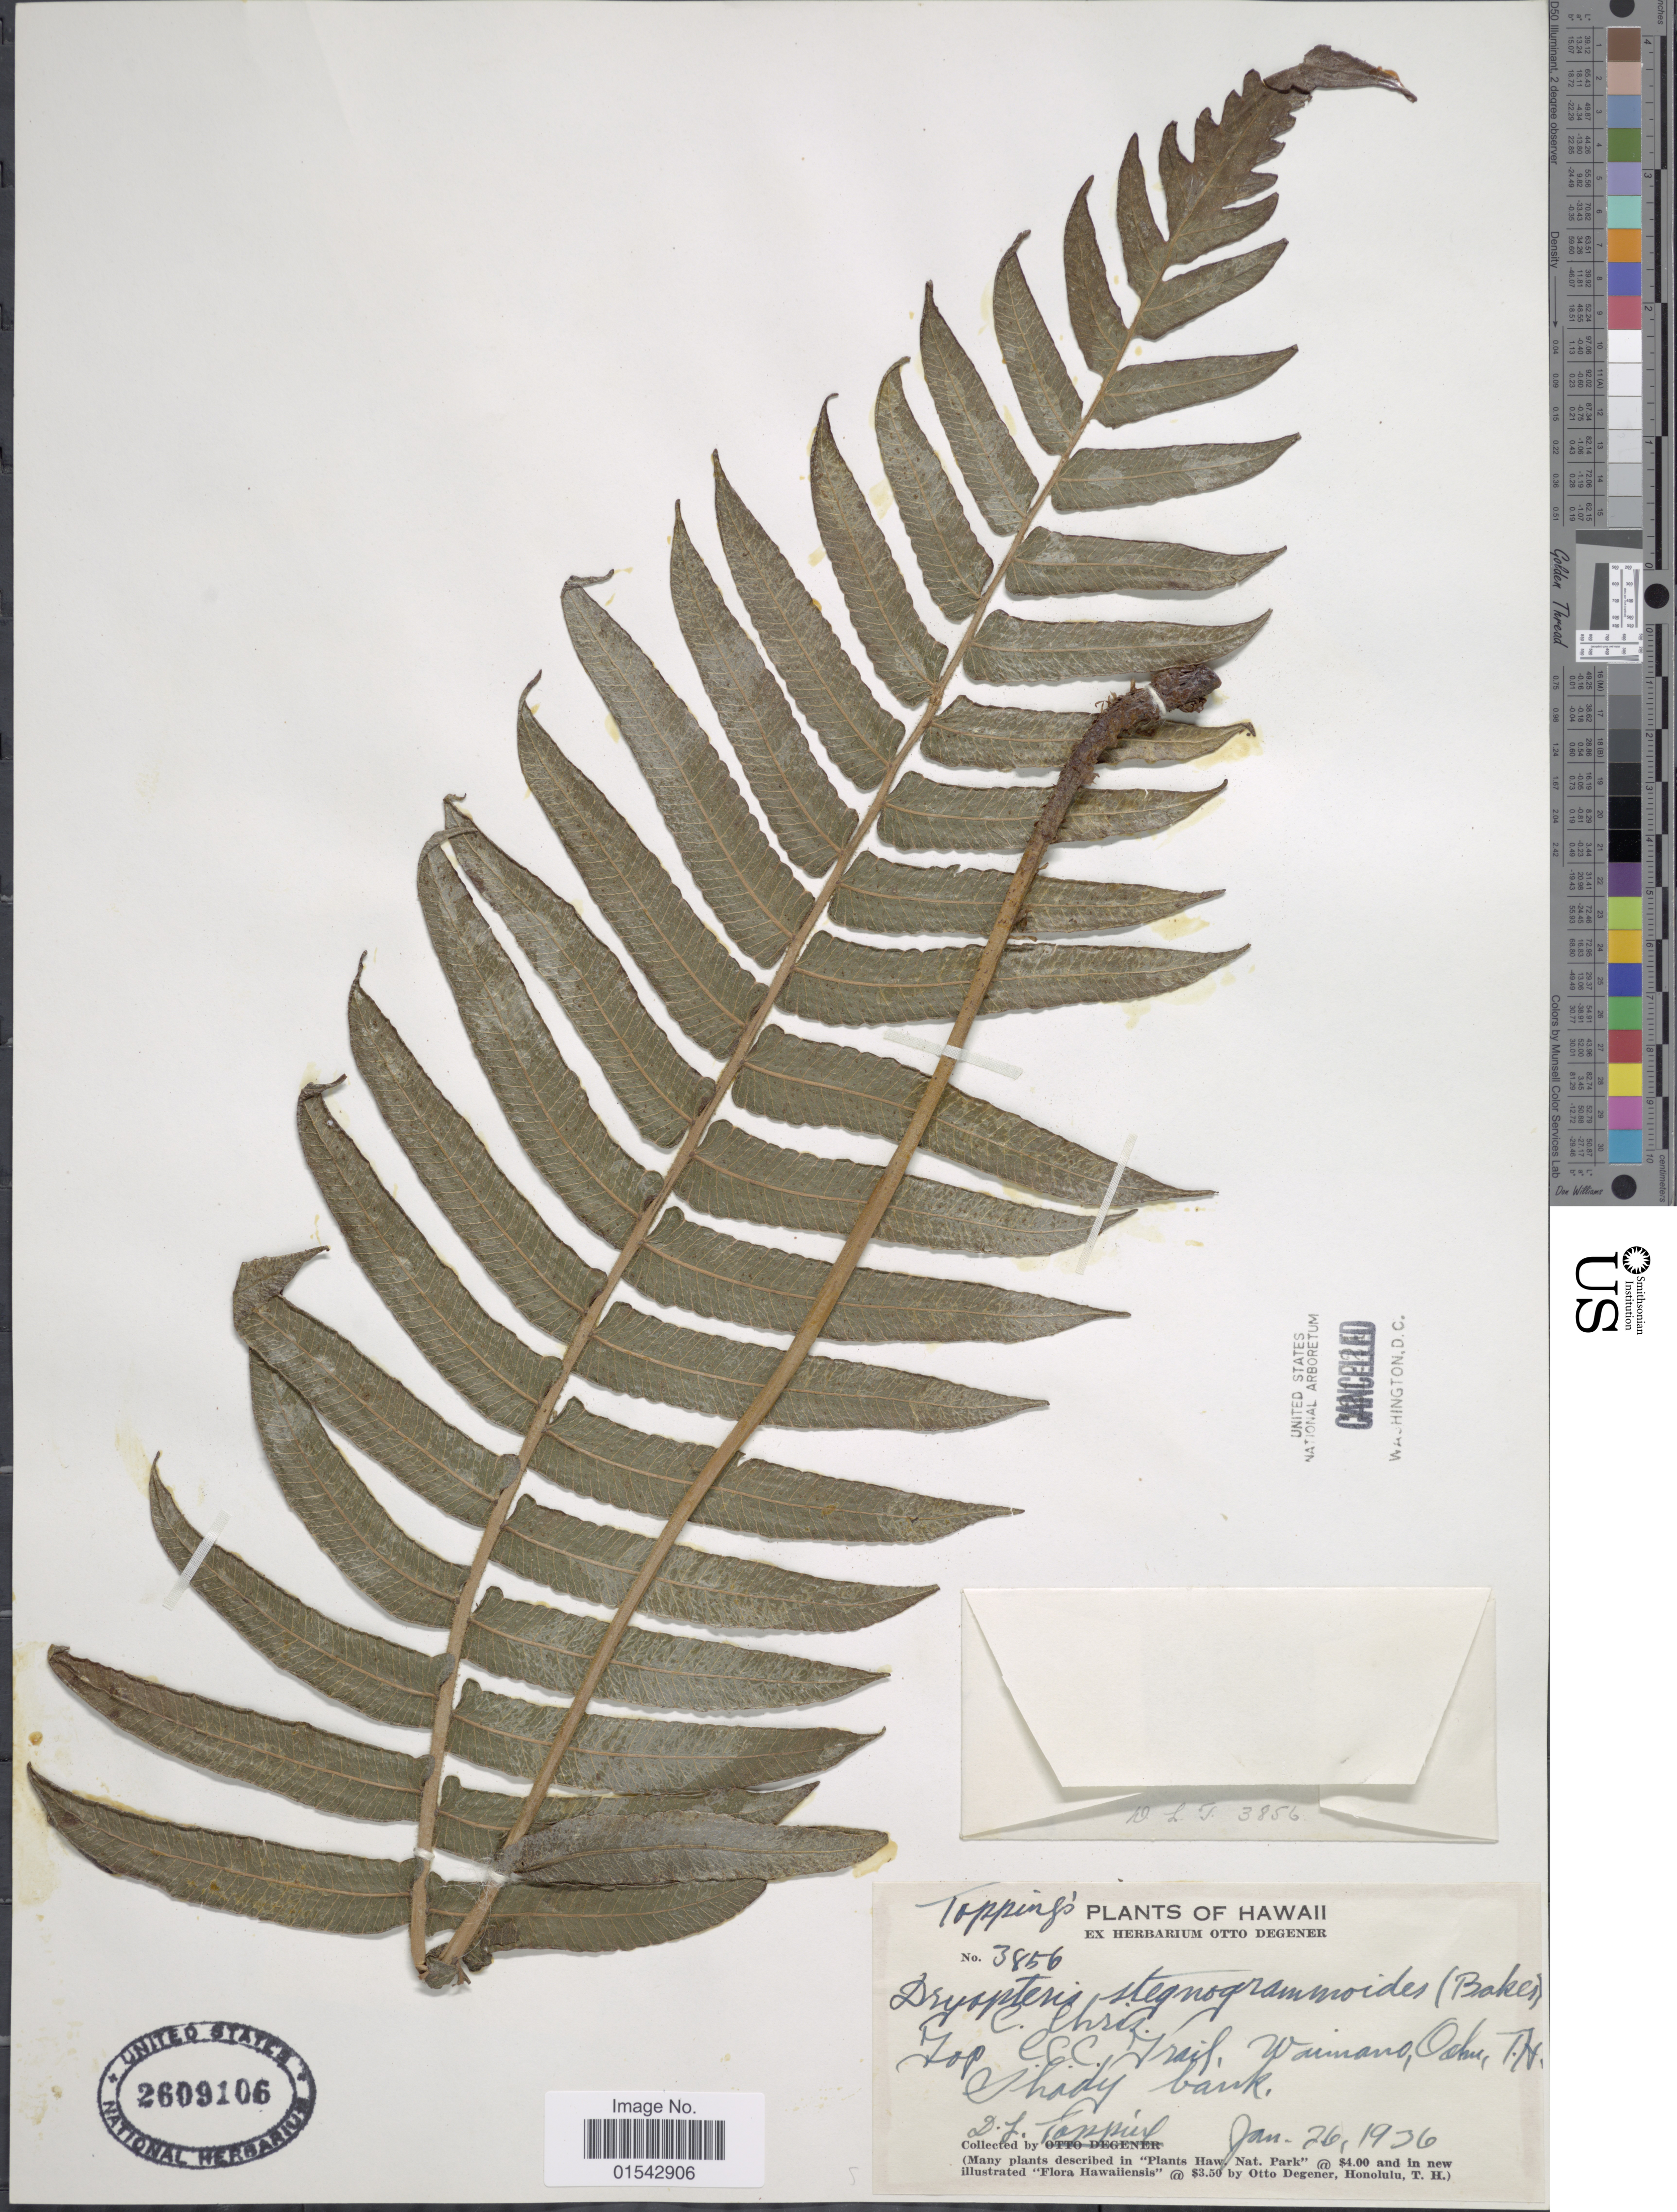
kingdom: Plantae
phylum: Tracheophyta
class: Polypodiopsida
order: Polypodiales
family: Thelypteridaceae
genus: Cyclosorus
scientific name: Cyclosorus sandwicensis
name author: Copel.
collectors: D. Tappier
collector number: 3856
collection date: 1936-01-26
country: United States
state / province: Hawaii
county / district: Honolulu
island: Oahu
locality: Top C.C.C. Trail, Waimano, Oahu, T. H.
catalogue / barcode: US 2609106